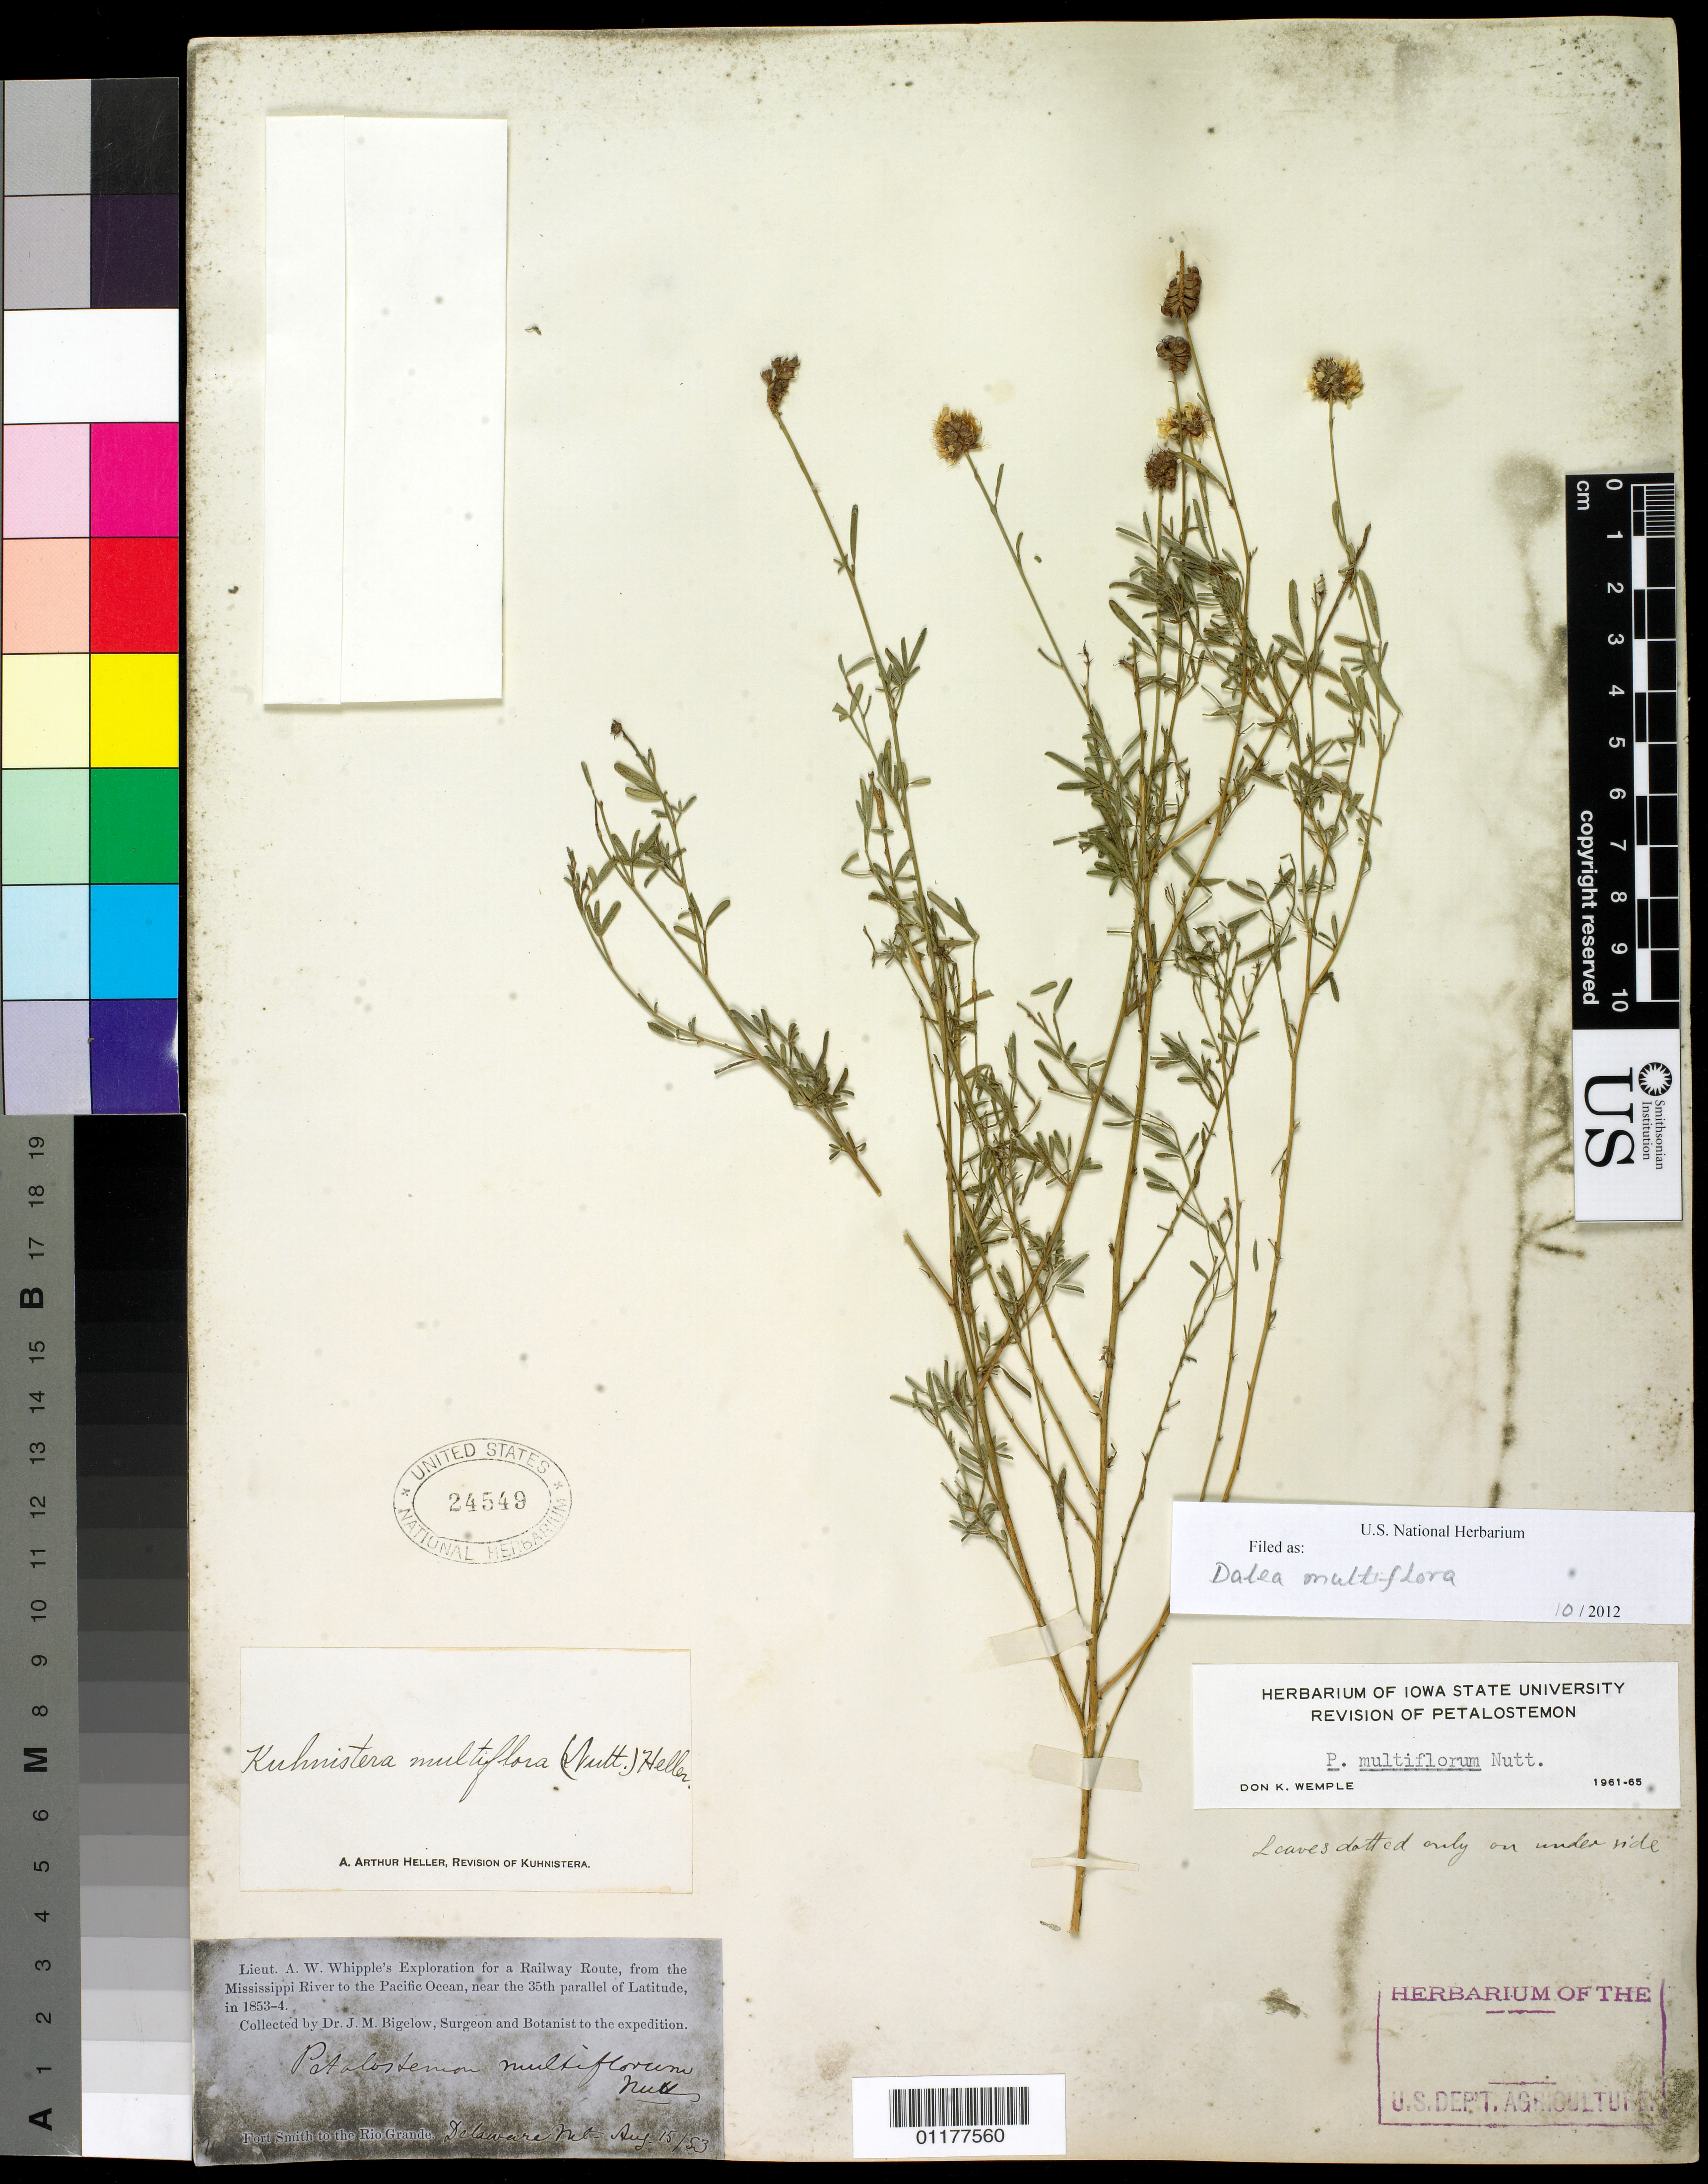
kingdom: Plantae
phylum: Tracheophyta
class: Magnoliopsida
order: Fabales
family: Fabaceae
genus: Dalea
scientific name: Dalea multiflora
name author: (Nutt.) Shinners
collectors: J. M. Bigelow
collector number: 709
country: United States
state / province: Texas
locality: Fort Smith to the Rio Grande, Delaware Mt.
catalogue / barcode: US 24549